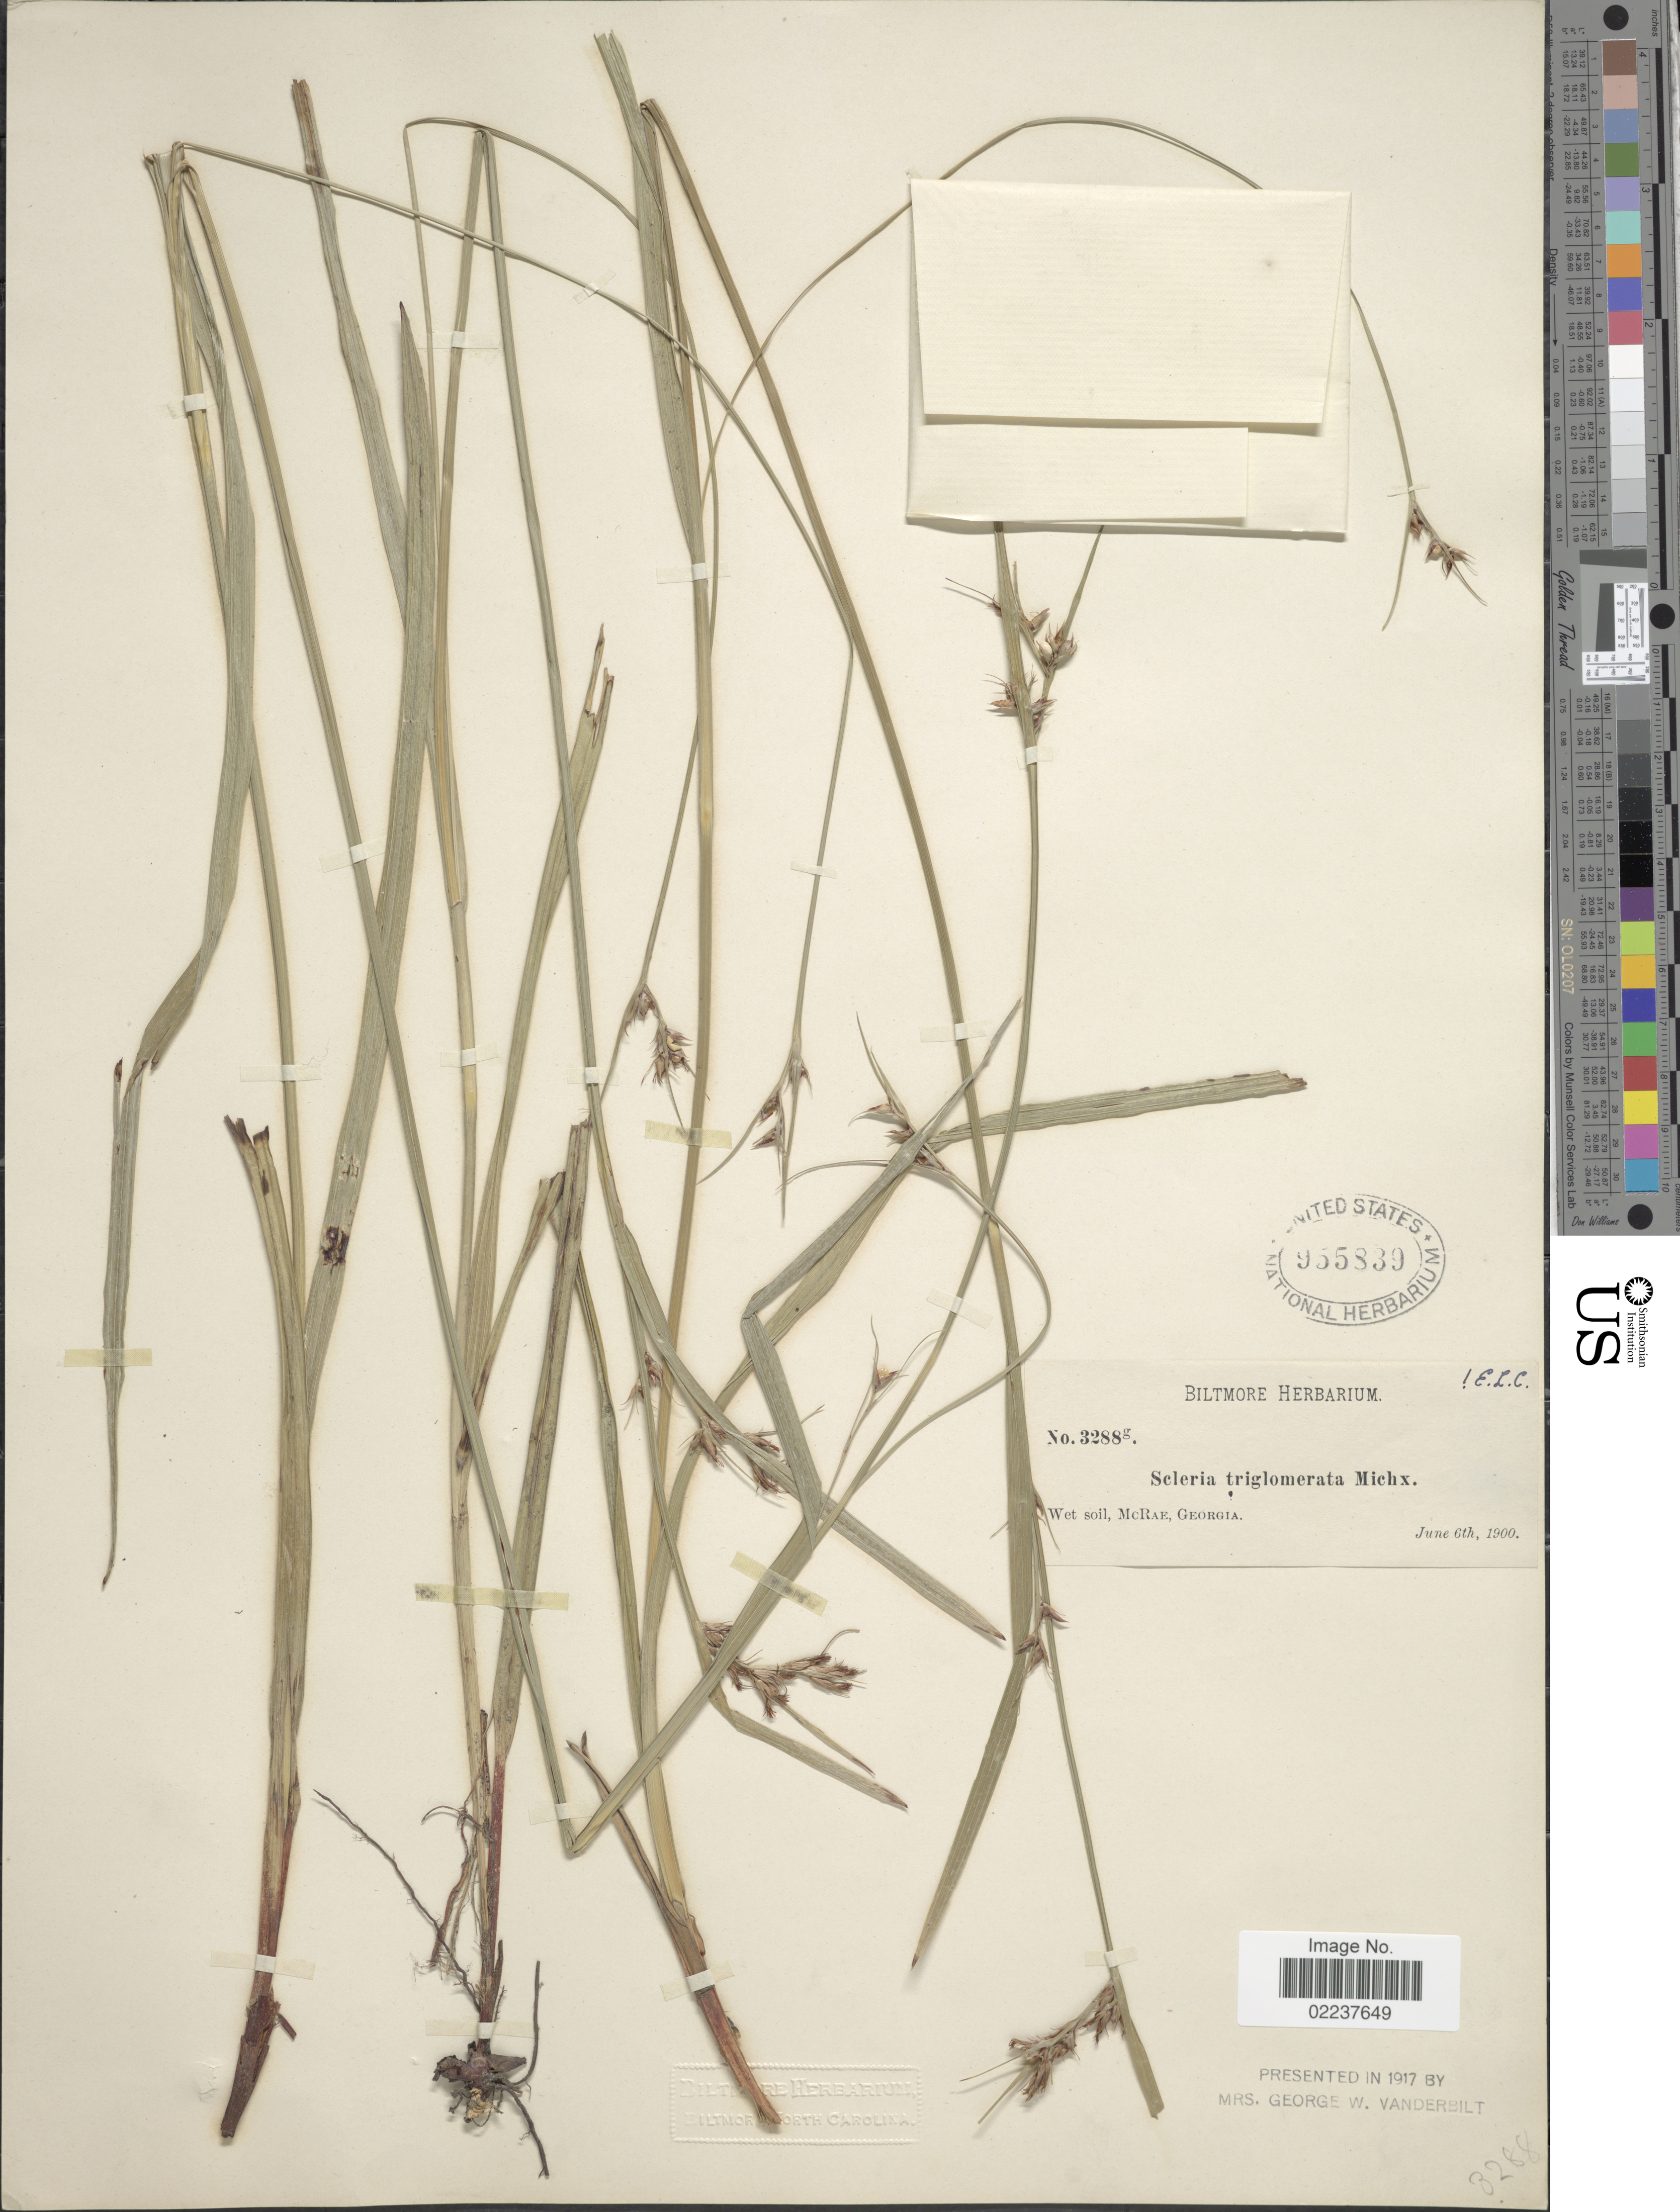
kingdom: Plantae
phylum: Tracheophyta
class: Liliopsida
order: Poales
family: Cyperaceae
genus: Scleria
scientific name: Scleria triglomerata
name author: Michx.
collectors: ex herb. Biltmore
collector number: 3288g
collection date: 1900-06-06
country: United States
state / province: Georgia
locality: McRae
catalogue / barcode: US 955839